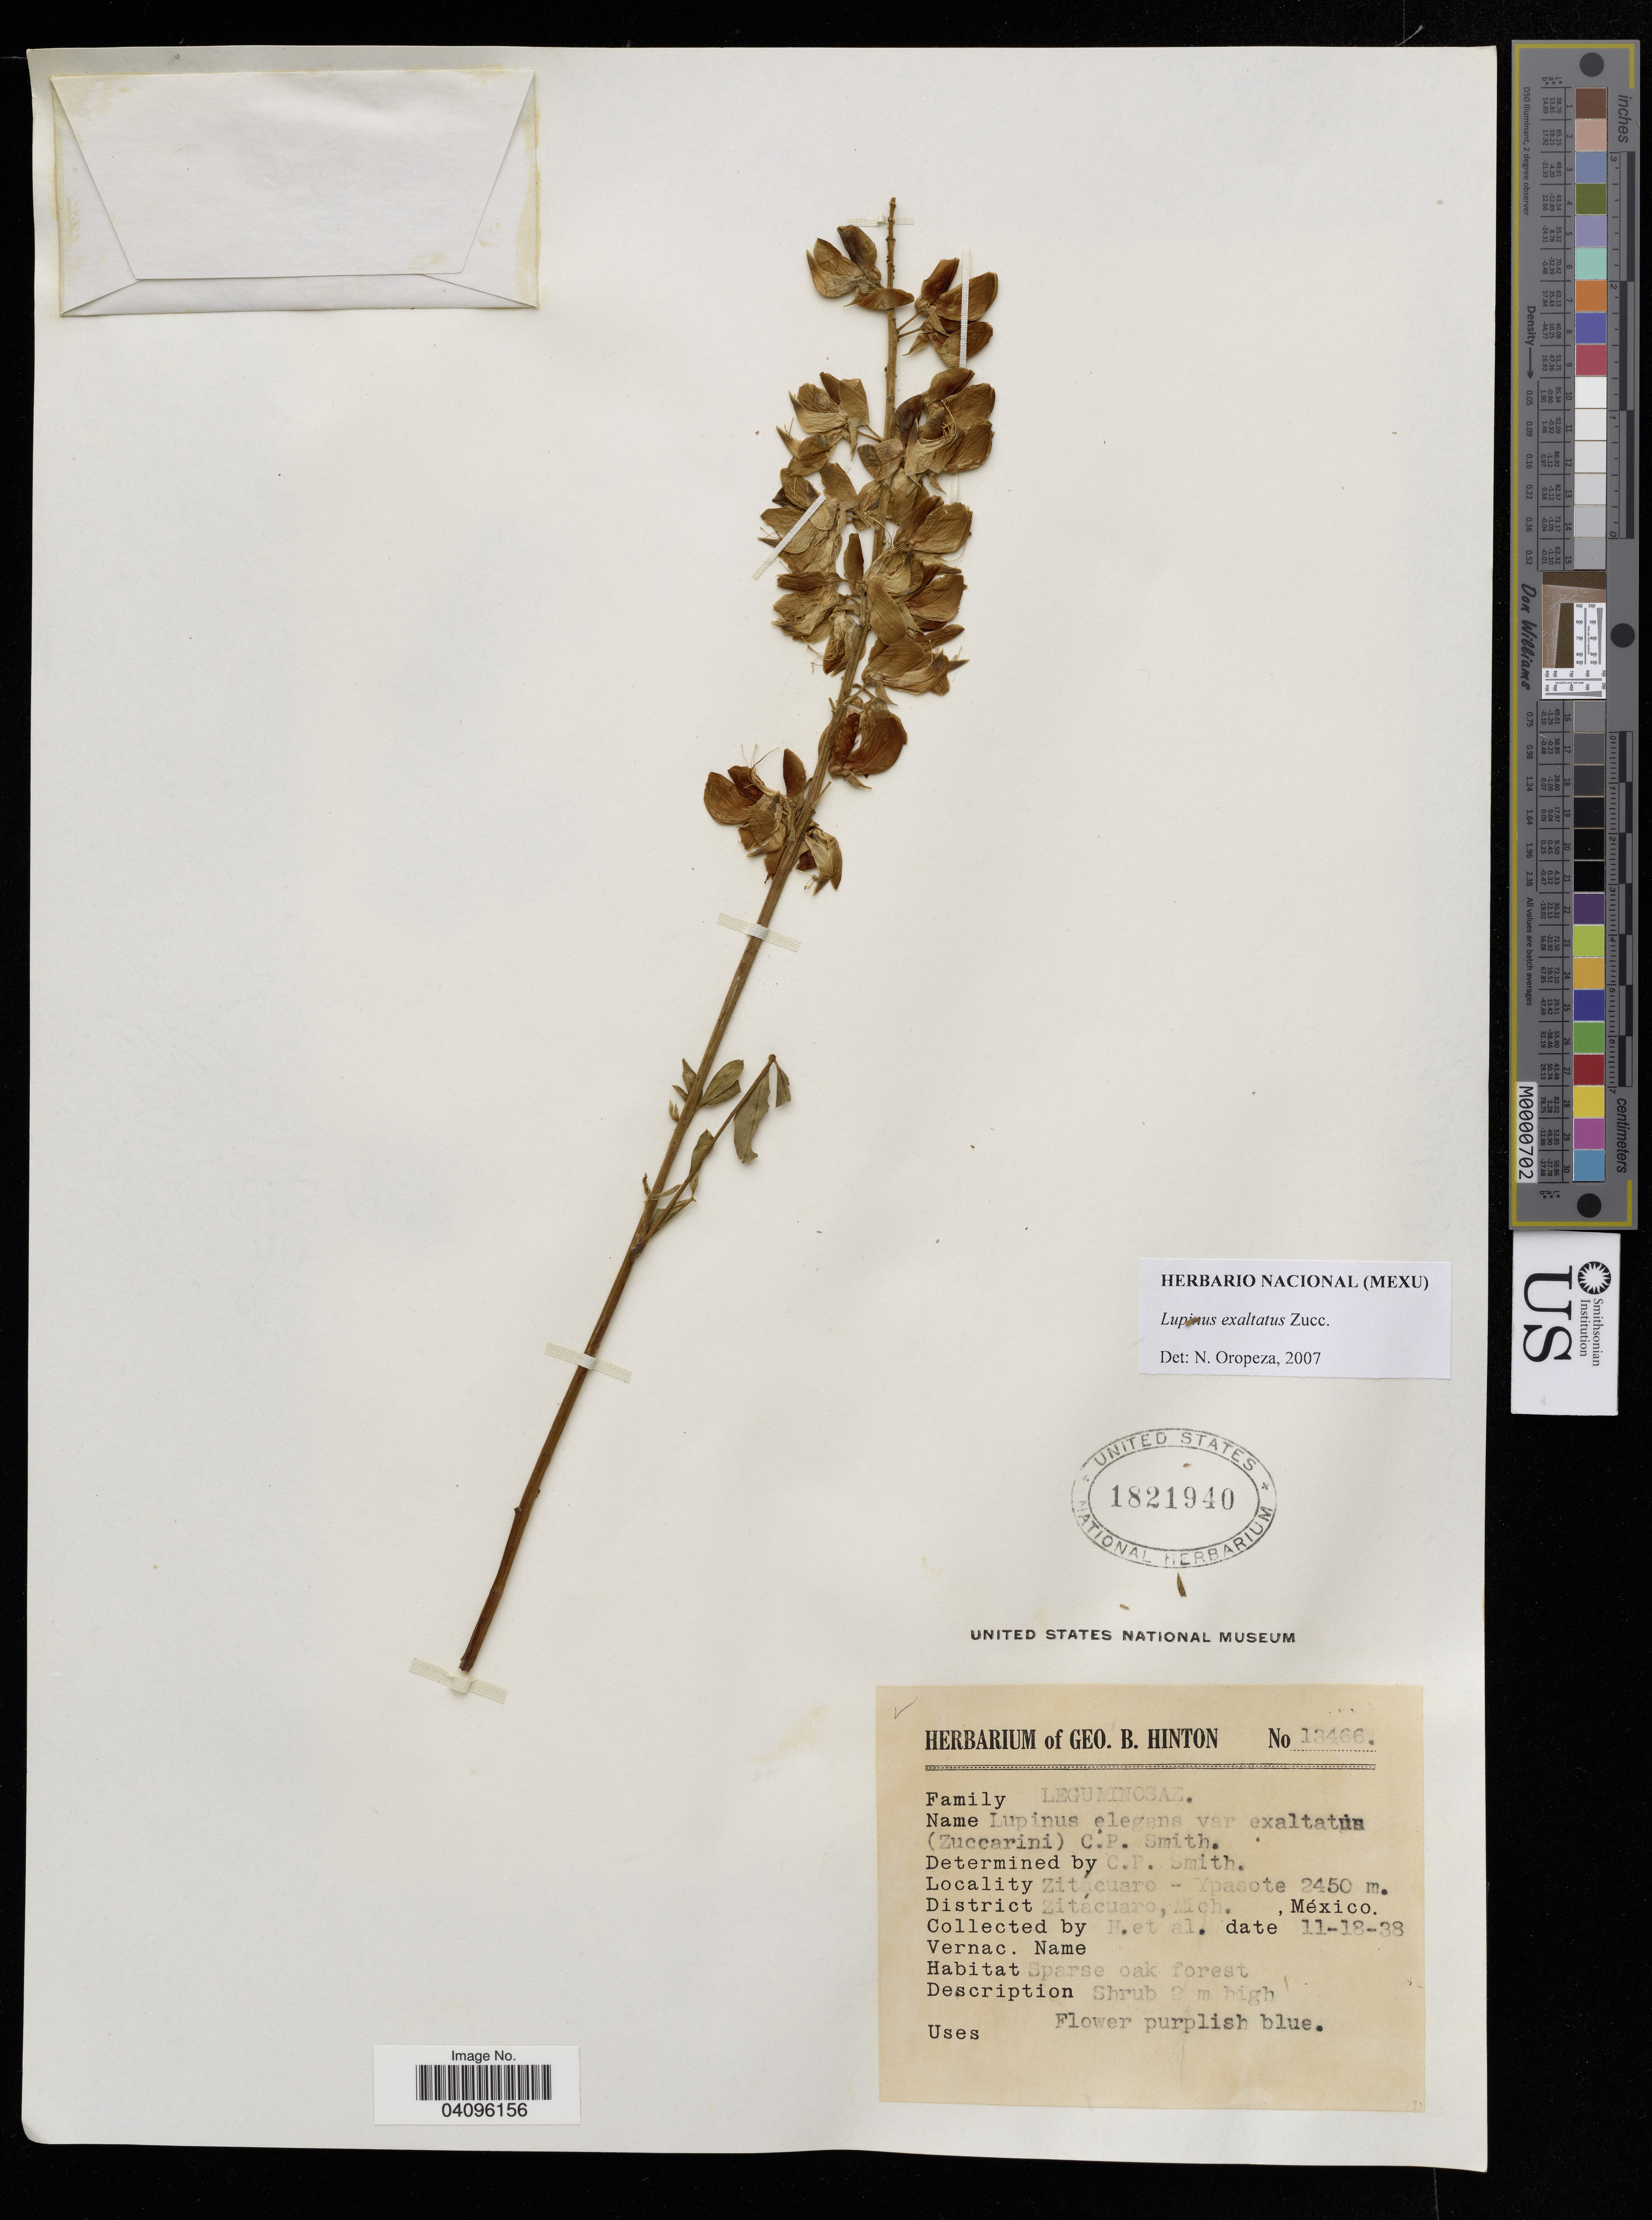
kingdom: Plantae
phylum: Tracheophyta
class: Magnoliopsida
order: Fabales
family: Fabaceae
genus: Lupinus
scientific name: Lupinus exaltatus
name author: Zucc.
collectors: H. & et al.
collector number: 13466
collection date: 1938-11-18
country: Mexico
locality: Zitacuaro - Ypasote, Zitacuaro, Mich.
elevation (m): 2450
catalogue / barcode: US 1821940